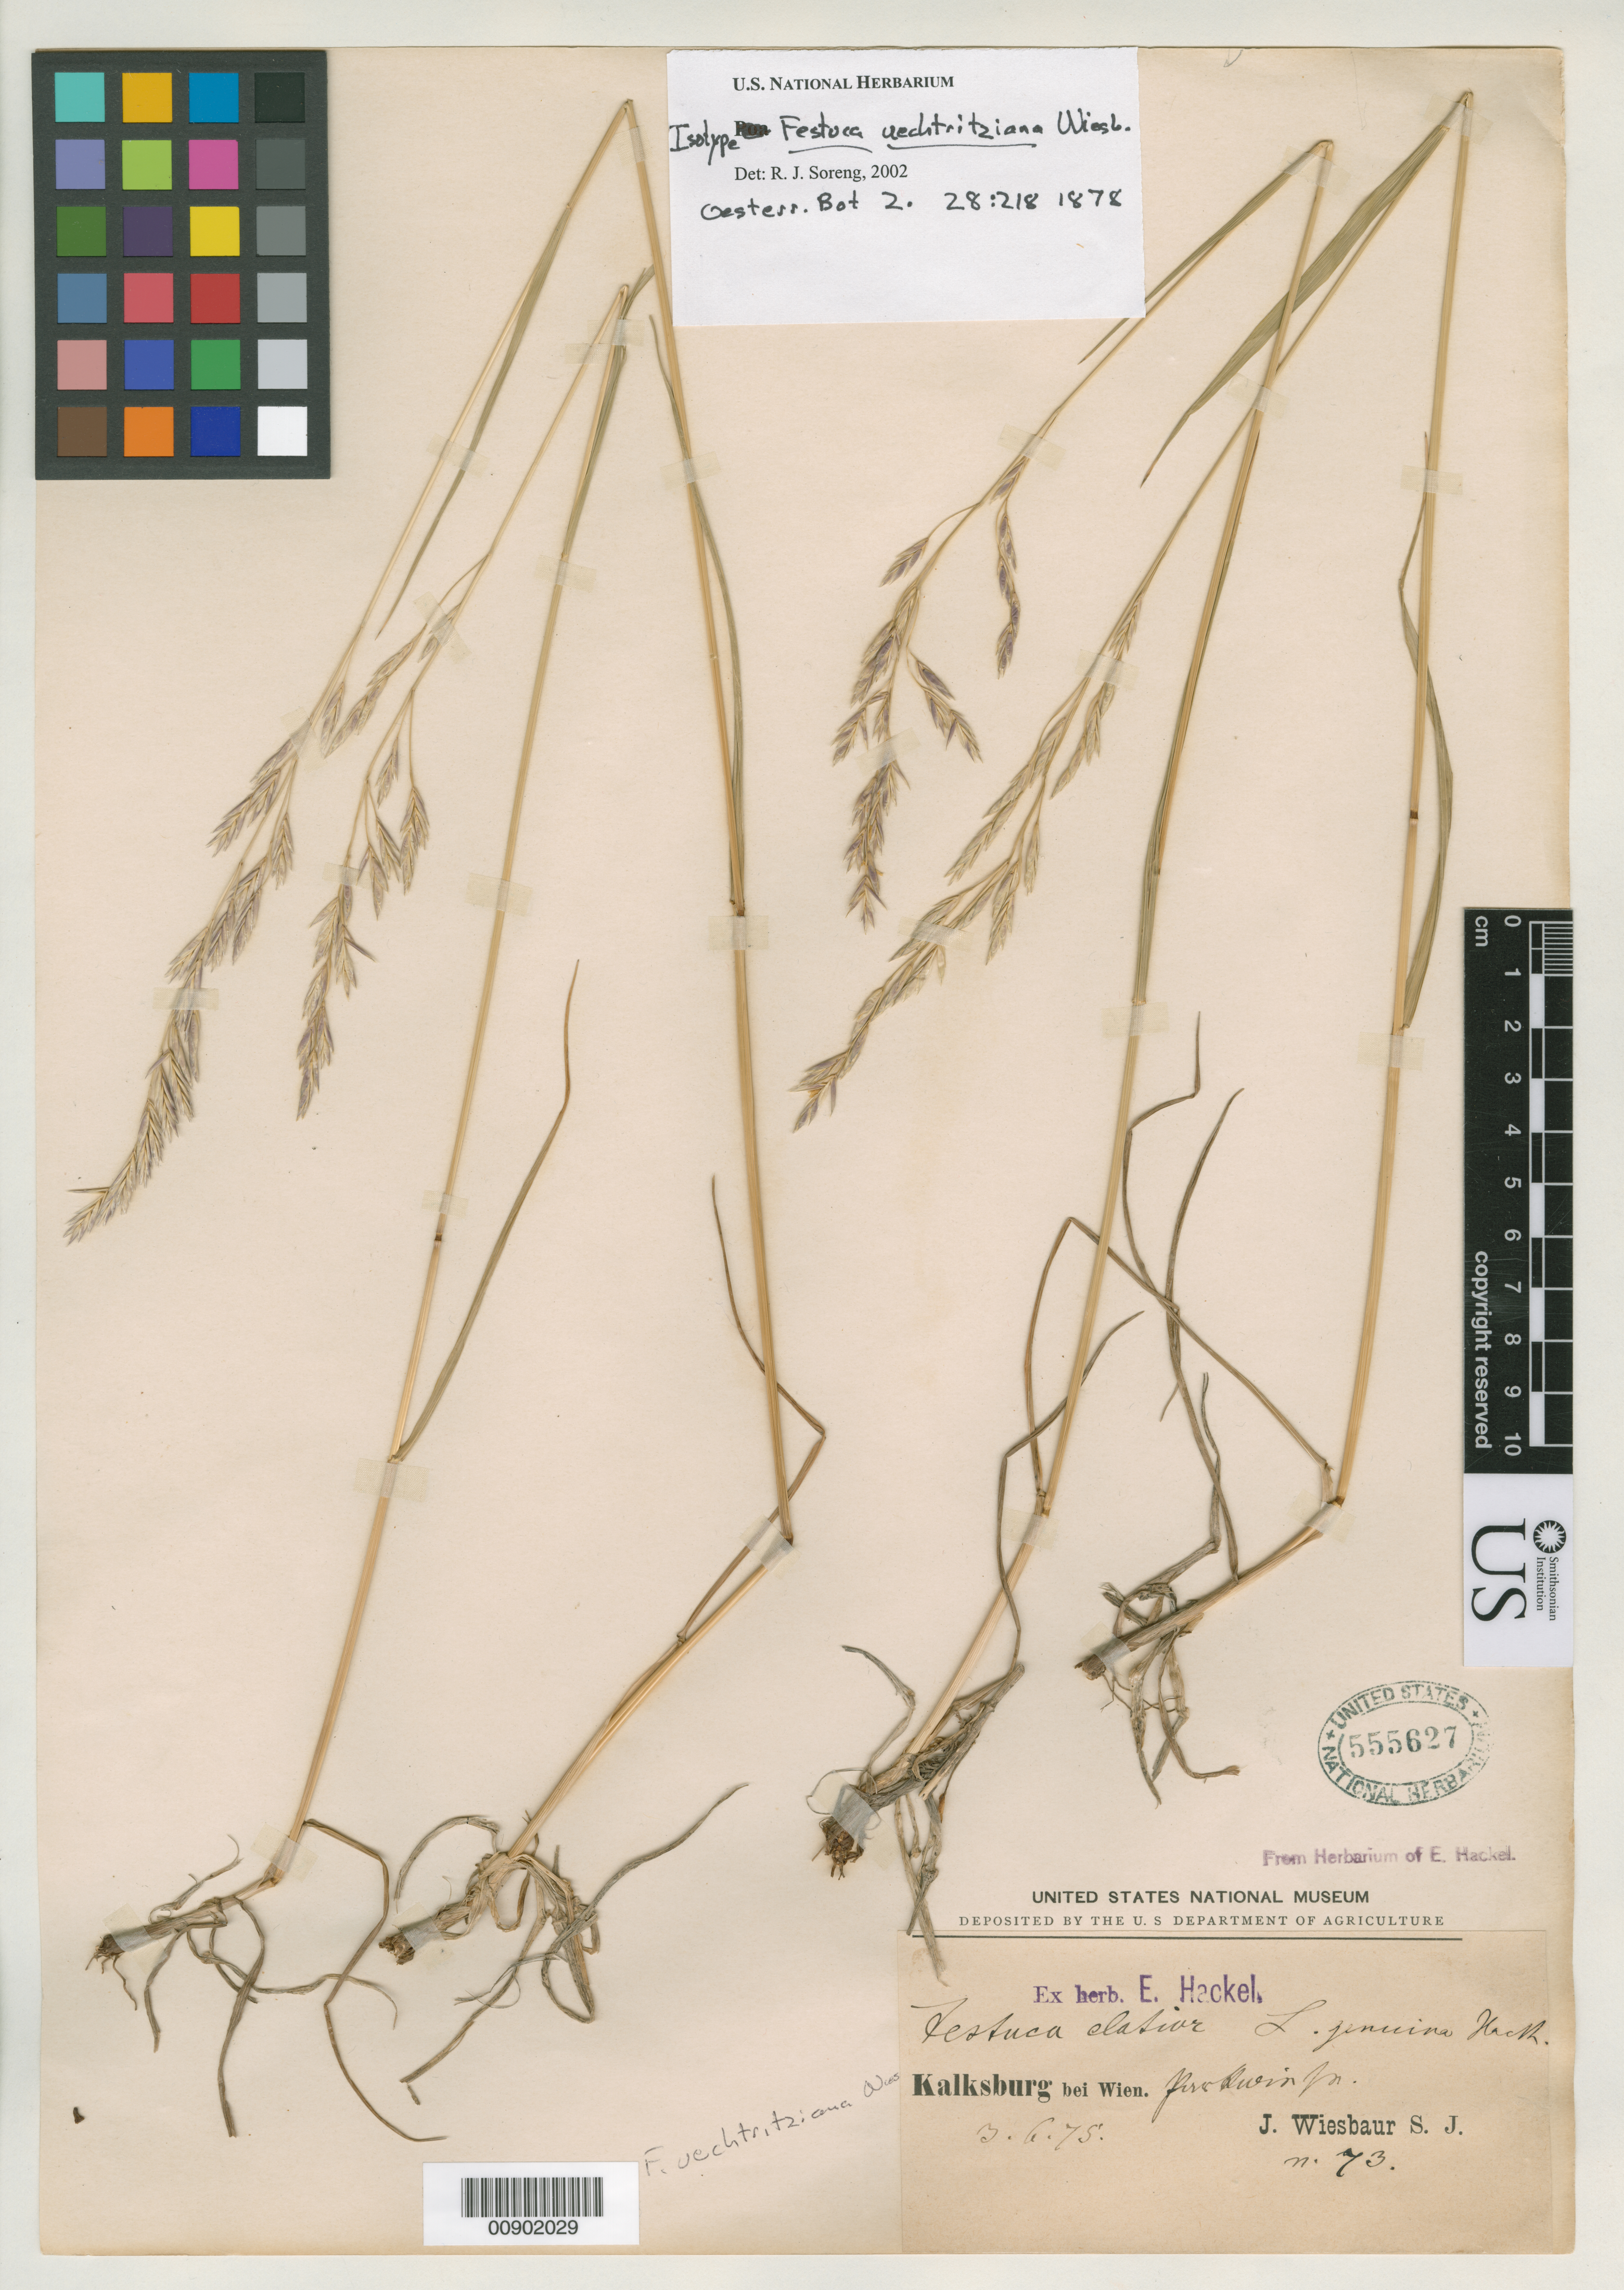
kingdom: Plantae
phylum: Tracheophyta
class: Liliopsida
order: Poales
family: Poaceae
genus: Festuca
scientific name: Festuca uechtritziana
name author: Wiesbaur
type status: Isotype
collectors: J. Wiesbaur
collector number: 73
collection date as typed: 1875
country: Austria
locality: Kalksburg bei Wien.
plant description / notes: Currently accepted name as cited by Holub, Preslia 70: 113 (1998).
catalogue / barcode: US 555627